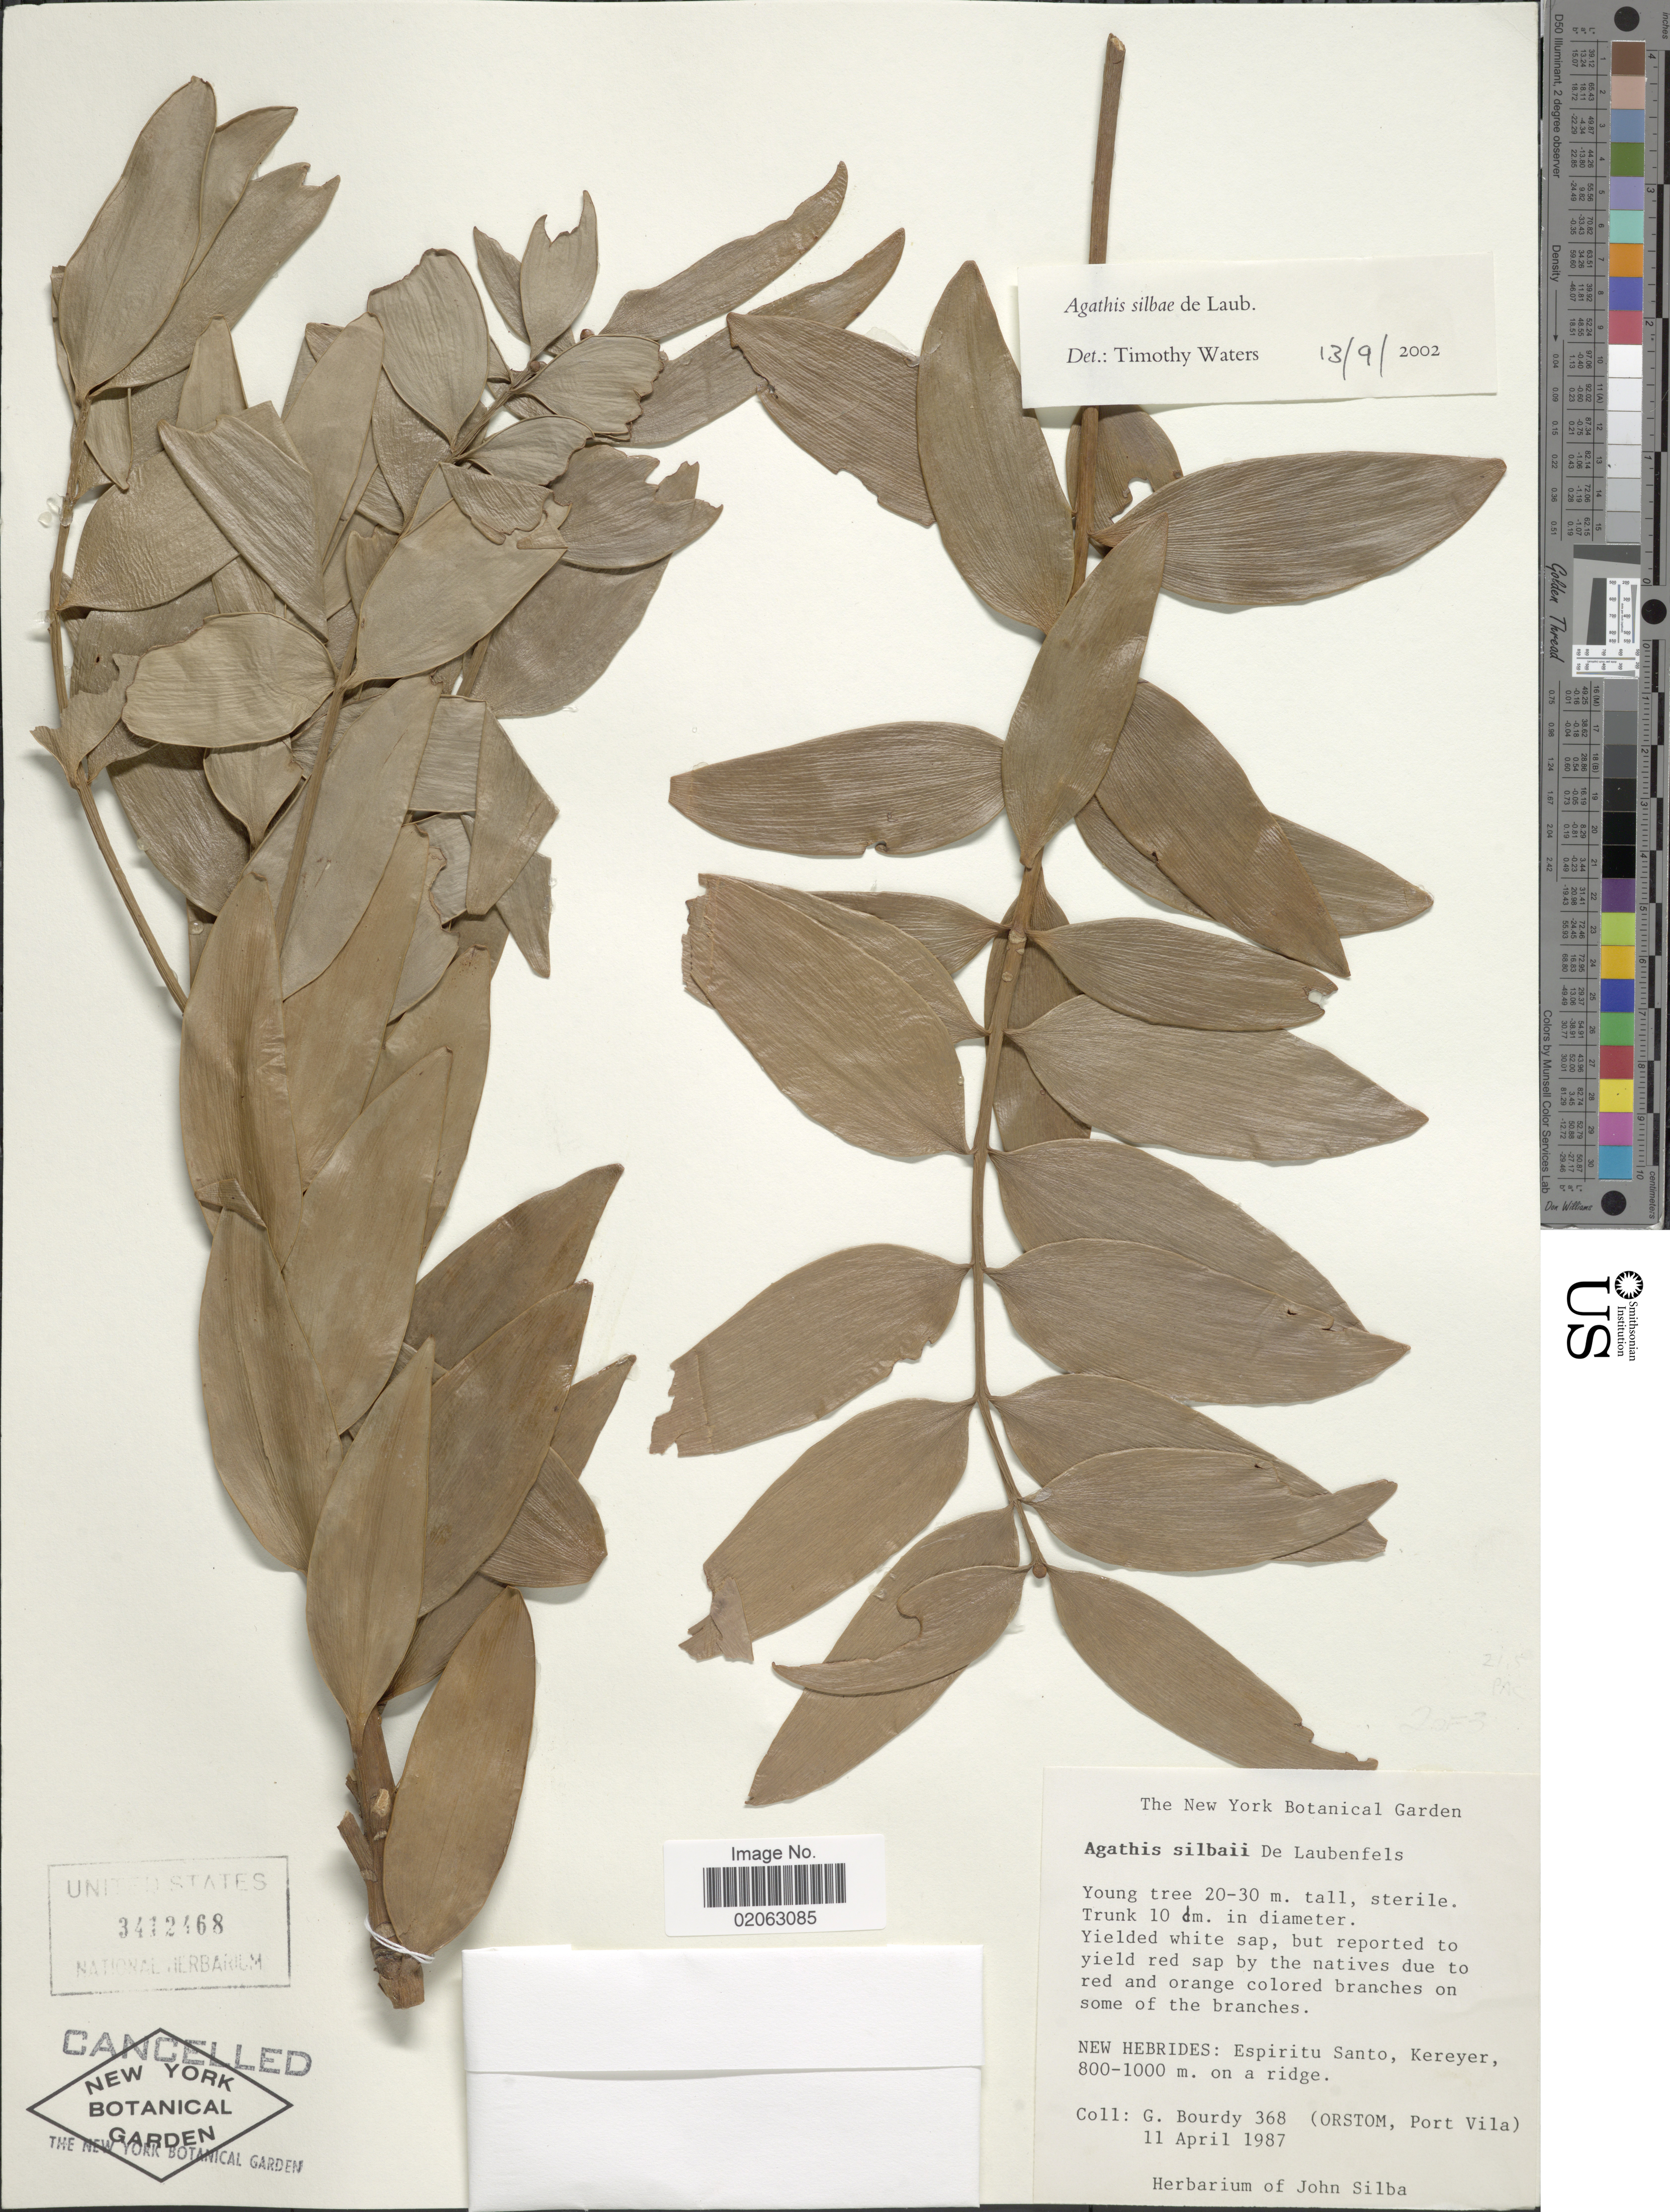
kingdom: Plantae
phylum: Tracheophyta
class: Pinopsida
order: Pinales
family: Araucariaceae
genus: Agathis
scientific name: Agathis silbae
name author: de Laub.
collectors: G. Bourdy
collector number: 368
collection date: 1987-04-11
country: Vanuatu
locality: New Hebrides: Espiritu Santo, Kereyer, on a ridge.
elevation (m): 800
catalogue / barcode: US 3412468